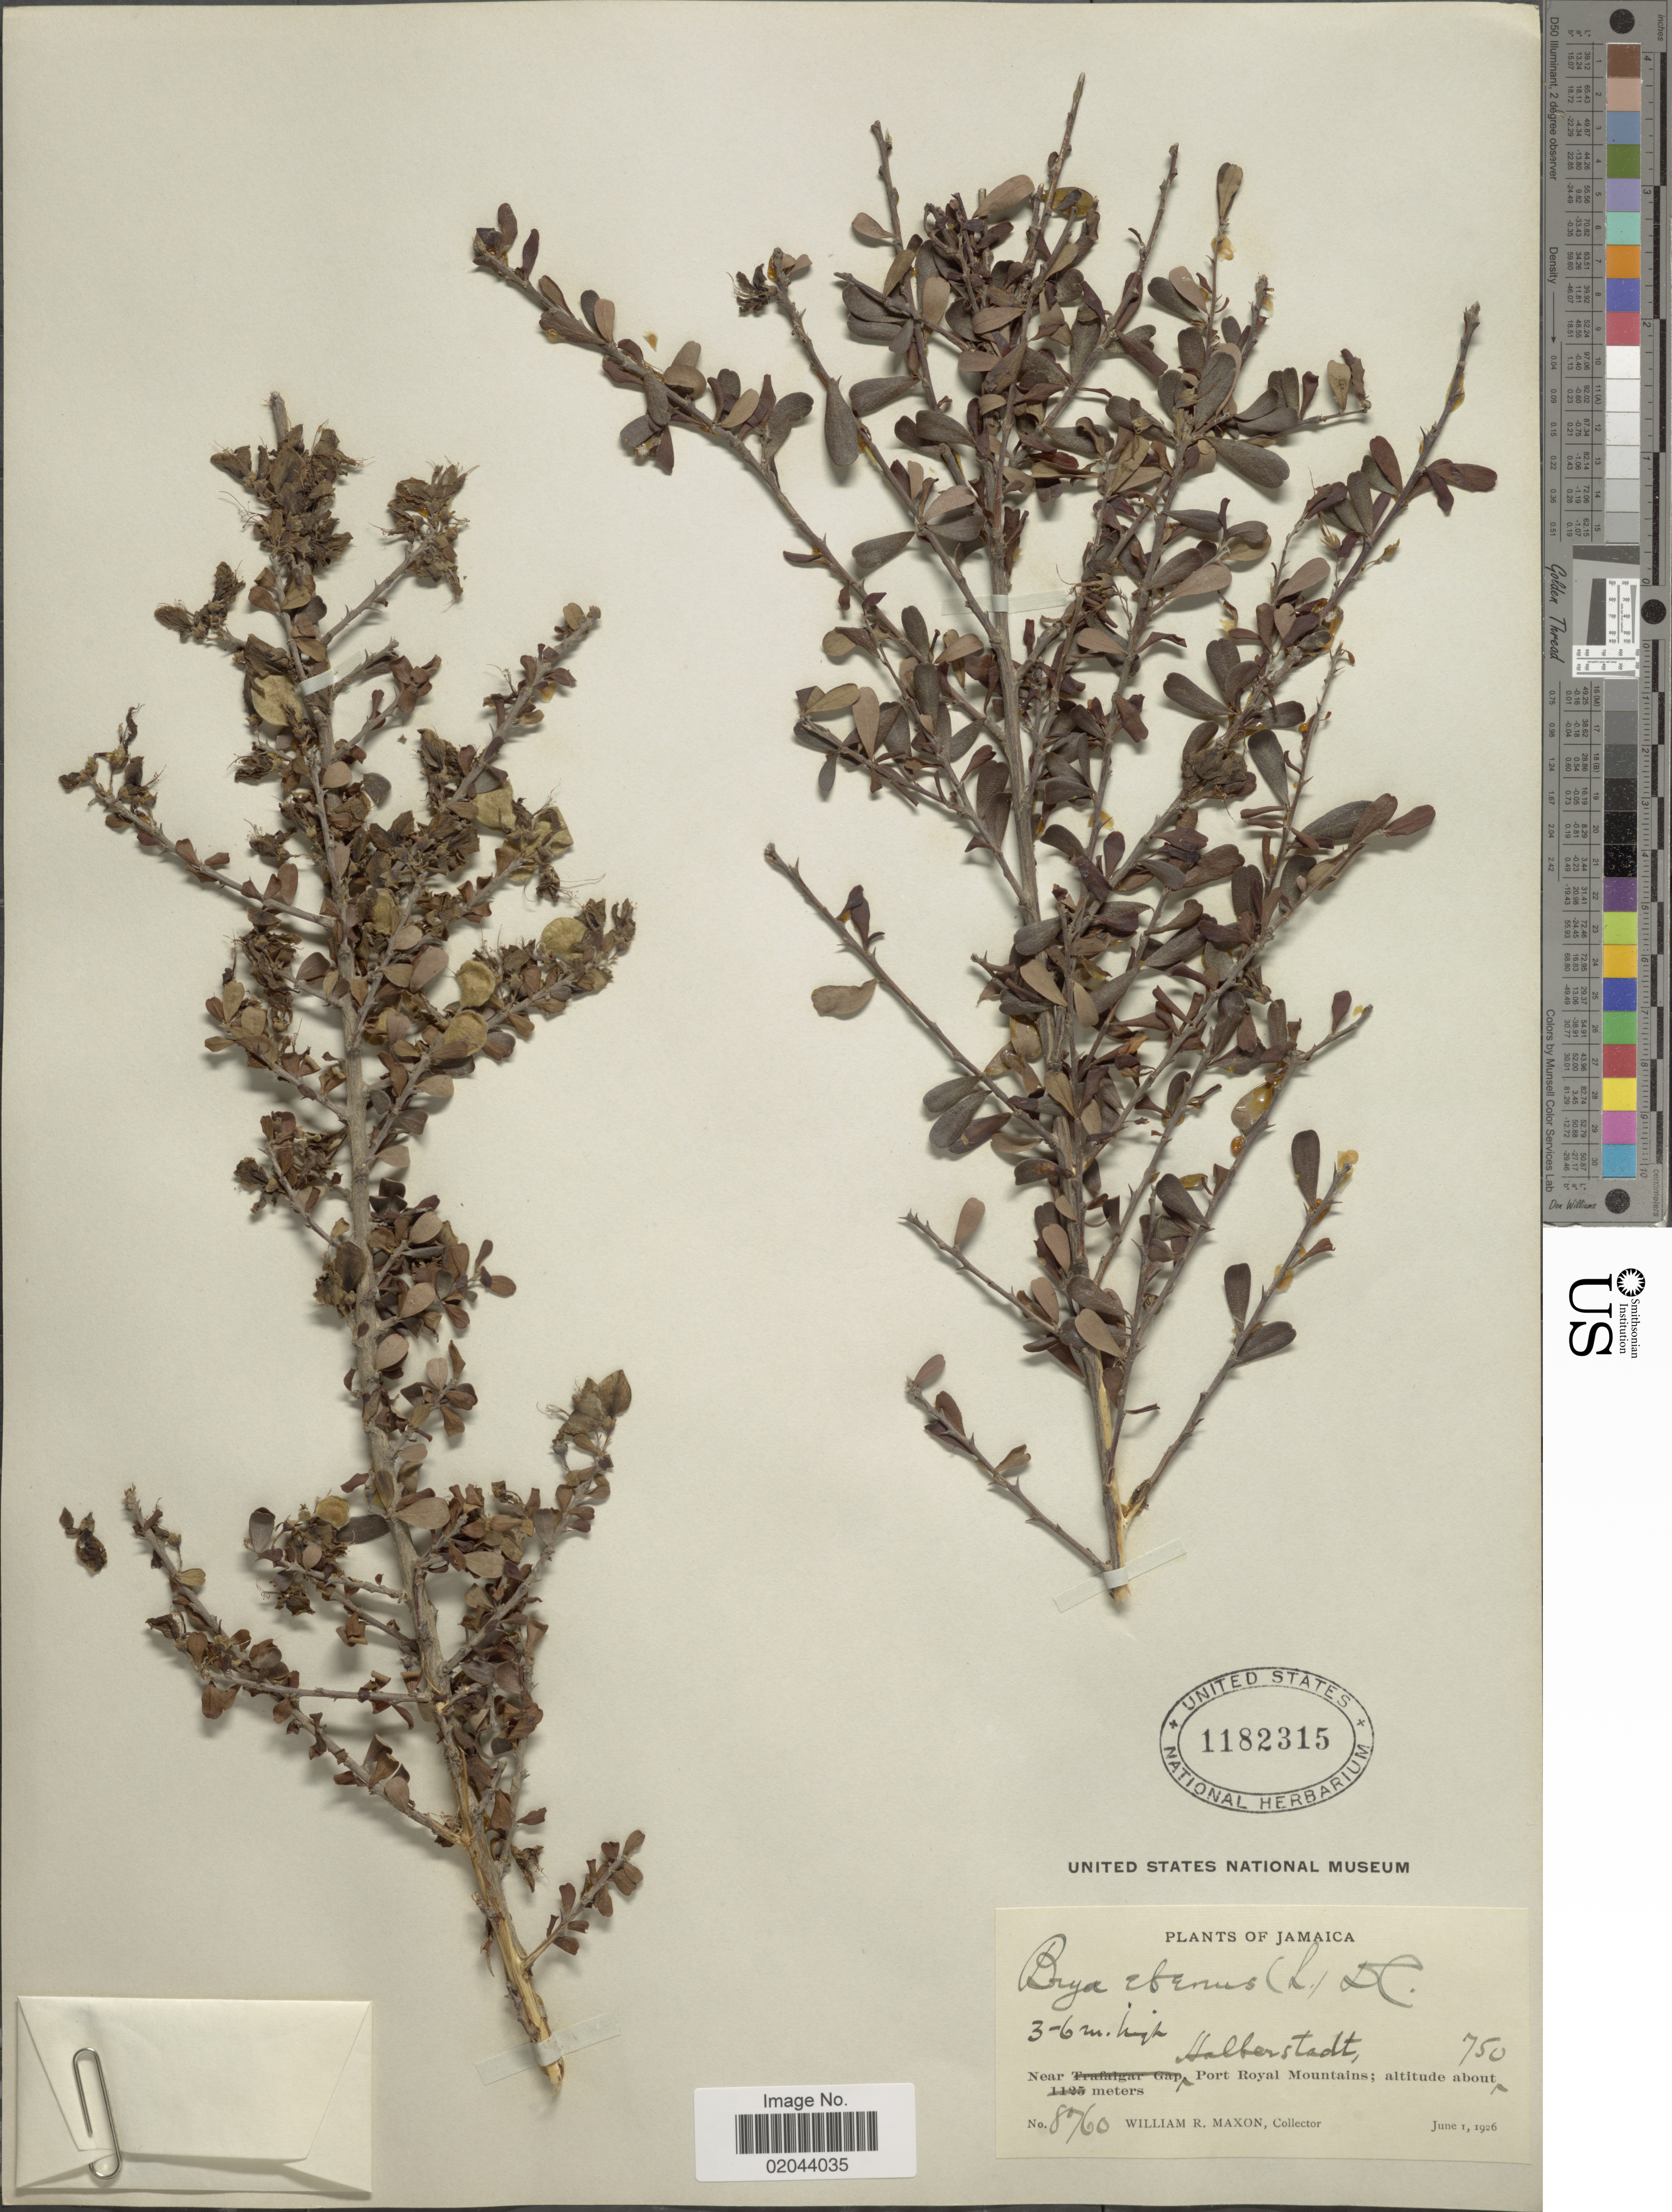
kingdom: Plantae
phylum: Tracheophyta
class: Magnoliopsida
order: Fabales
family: Fabaceae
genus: Brya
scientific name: Brya ebenus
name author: (L.) DC.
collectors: W. R. Maxon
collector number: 8760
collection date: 1926-06-01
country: Jamaica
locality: Near Halberstadt, Port Royal Mountains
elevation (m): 750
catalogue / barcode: US 1182315